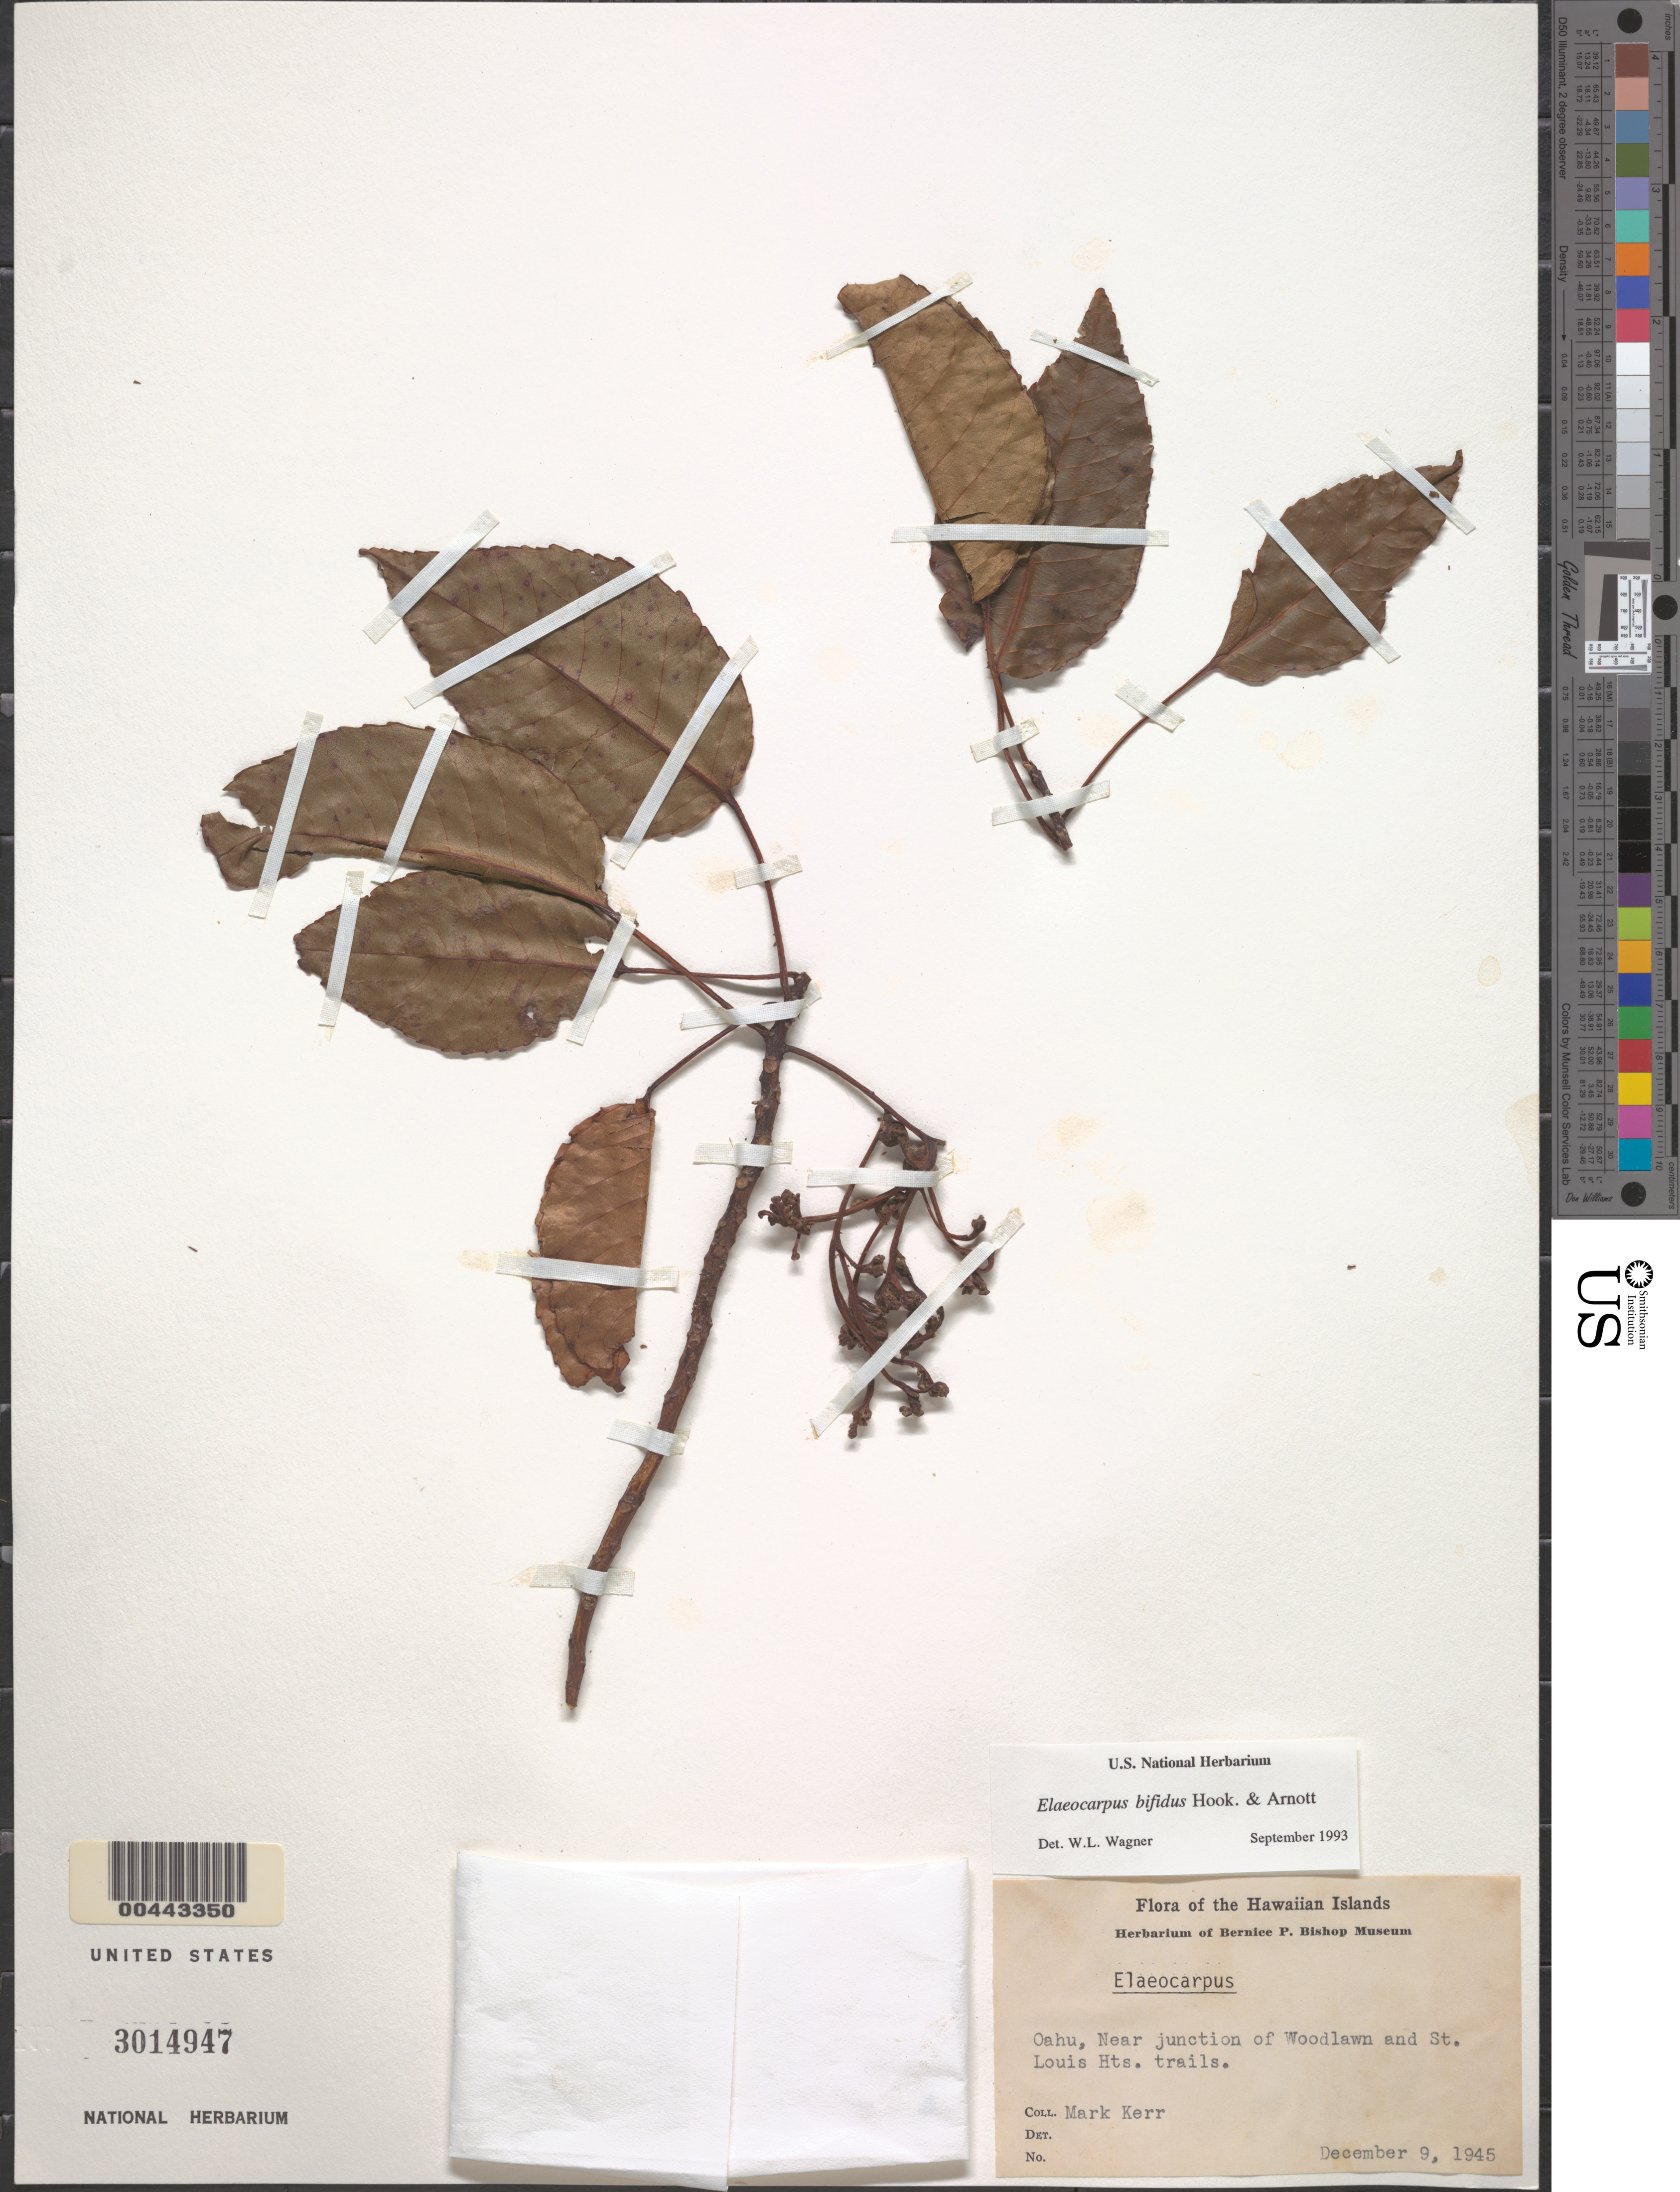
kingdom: Plantae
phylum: Tracheophyta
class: Magnoliopsida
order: Oxalidales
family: Elaeocarpaceae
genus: Elaeocarpus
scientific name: Elaeocarpus bifidus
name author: Hook. & Arn.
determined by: Wagner, W. L., (BOT), Smithsonian Institution - National Museum of Natural History (UNITED STATES)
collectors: M. E. Kerr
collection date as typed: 9 Dec 1945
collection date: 1945-12-09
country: United States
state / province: Hawaii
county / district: Honolulu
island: Oahu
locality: Near jct of Woodlawn and St. Louis Hts. trails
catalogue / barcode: US 3014947